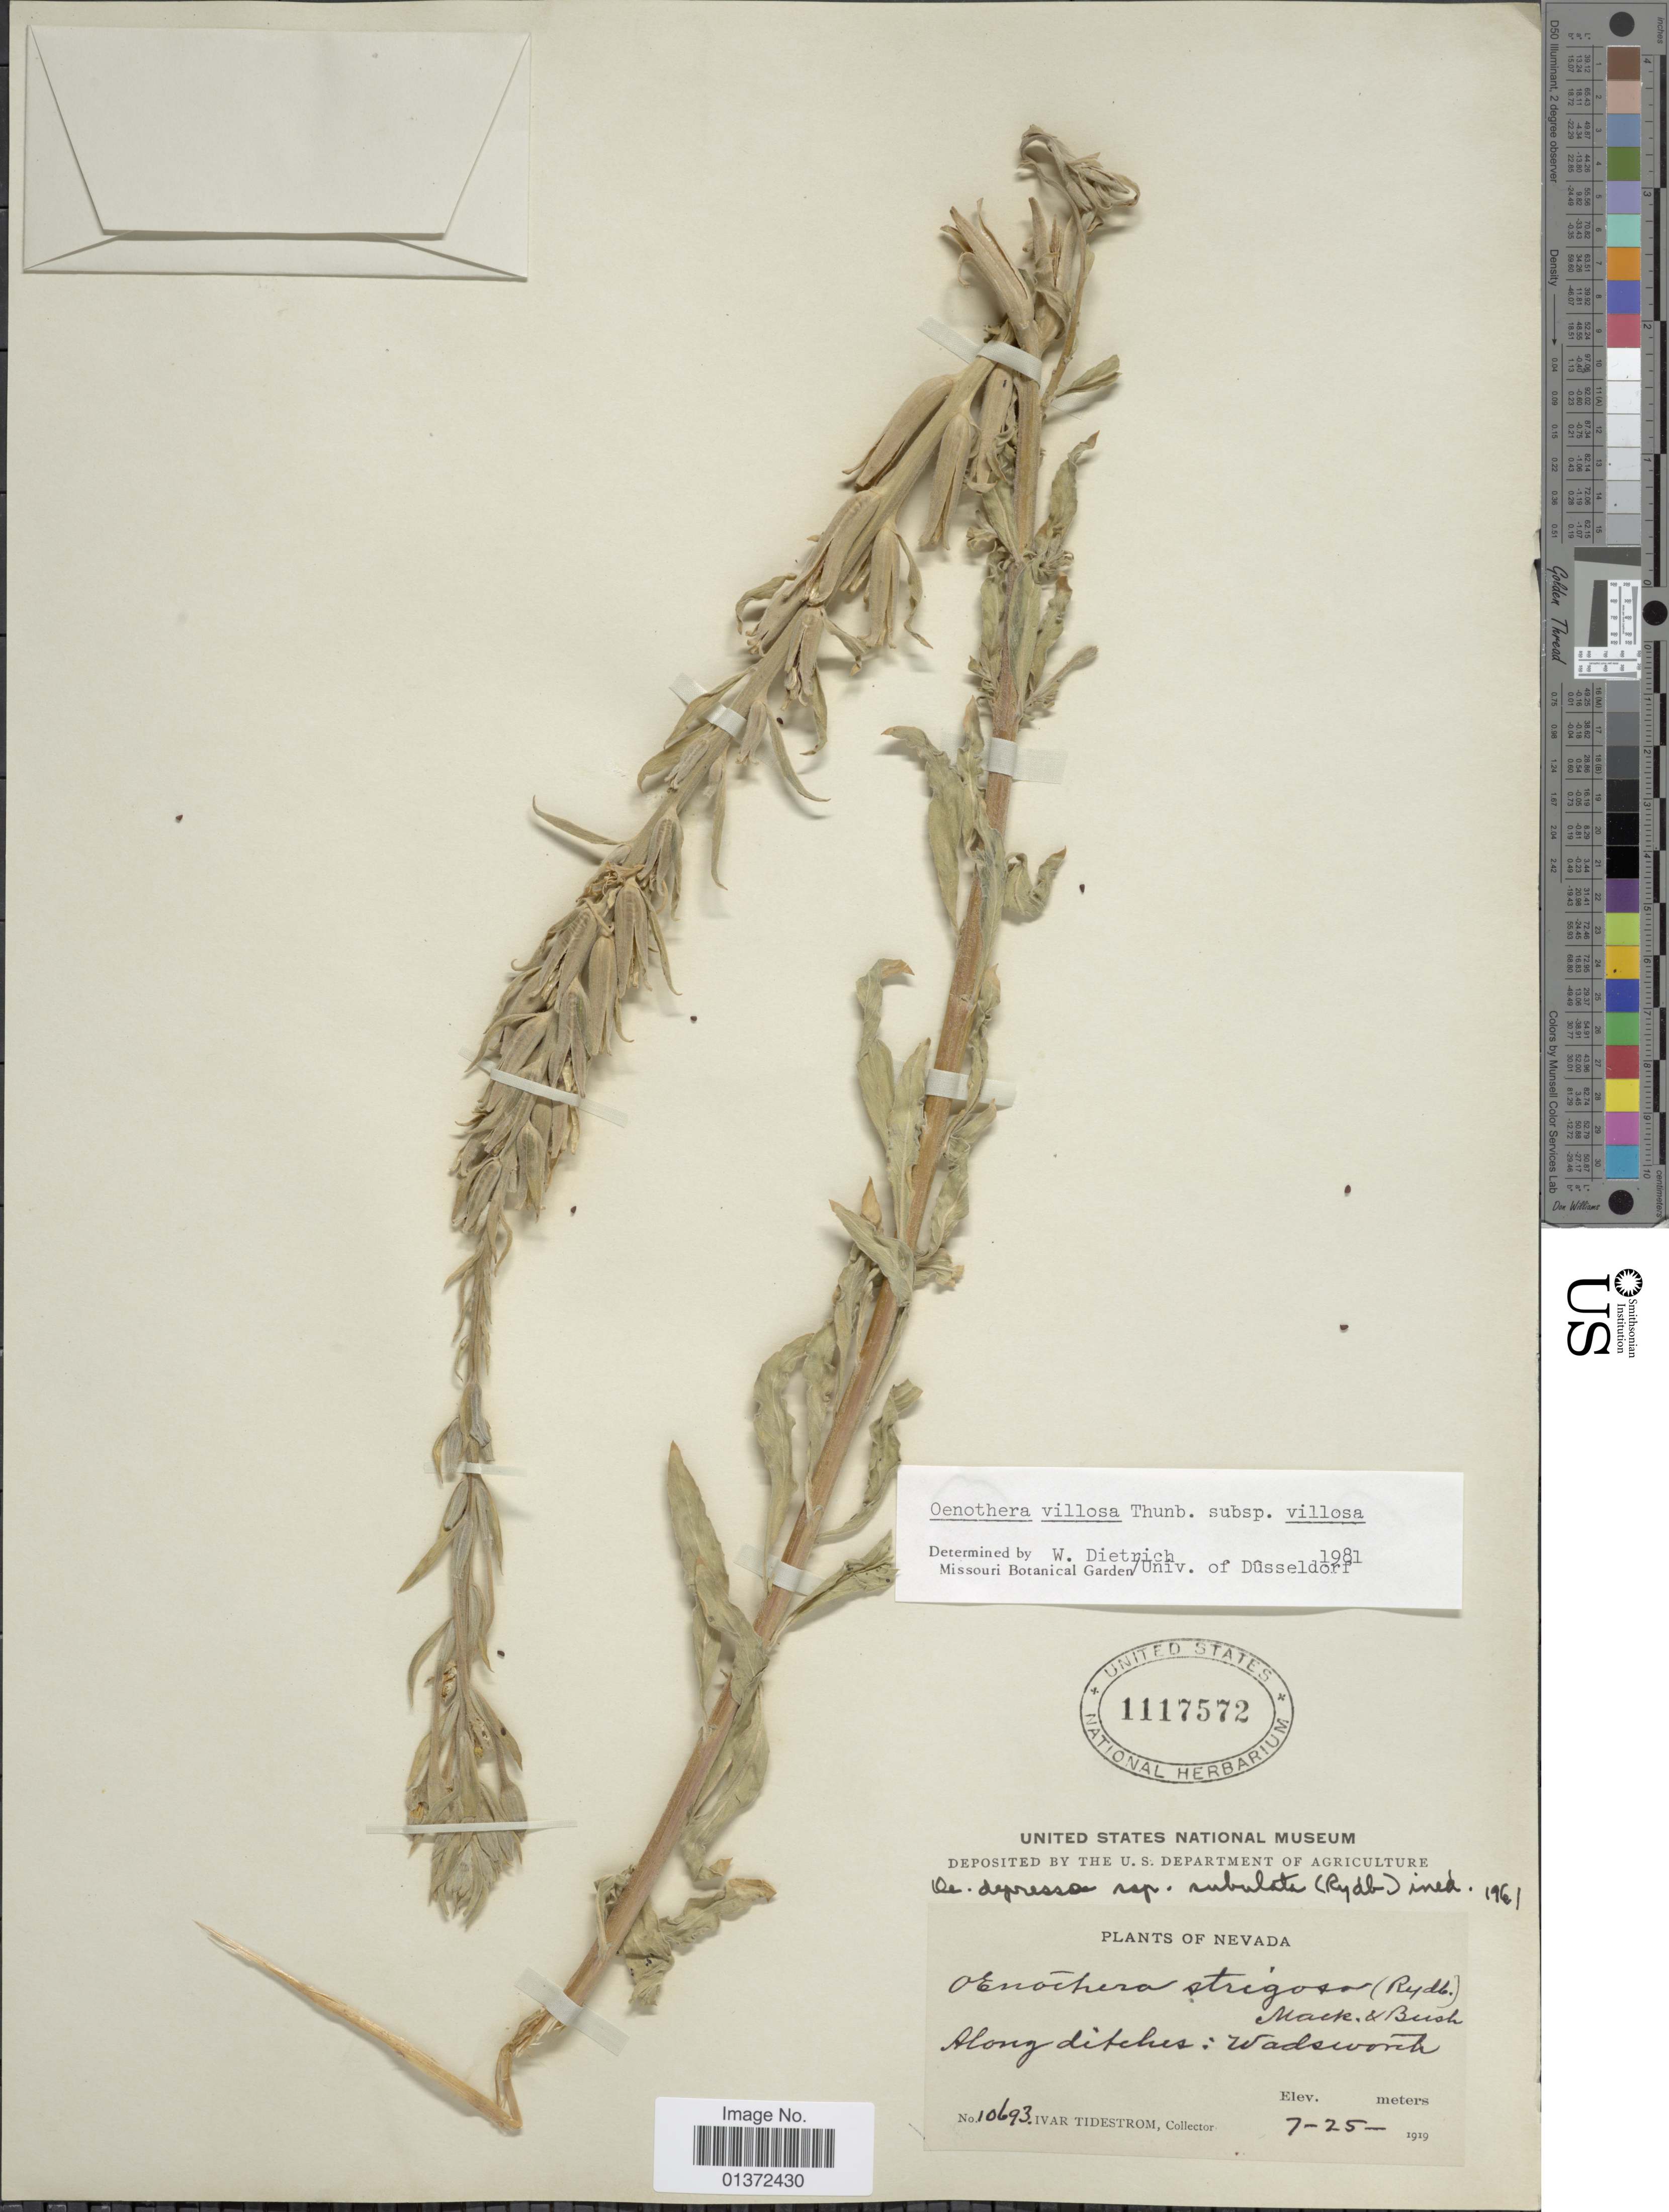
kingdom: Plantae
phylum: Tracheophyta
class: Magnoliopsida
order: Myrtales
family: Onagraceae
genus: Oenothera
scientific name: Oenothera villosa subsp. villosa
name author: Thunb.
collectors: I. F. Tidestrom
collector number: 10693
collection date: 1919-07-25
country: United States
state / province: Nevada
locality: Wadsworth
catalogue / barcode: US 1117572